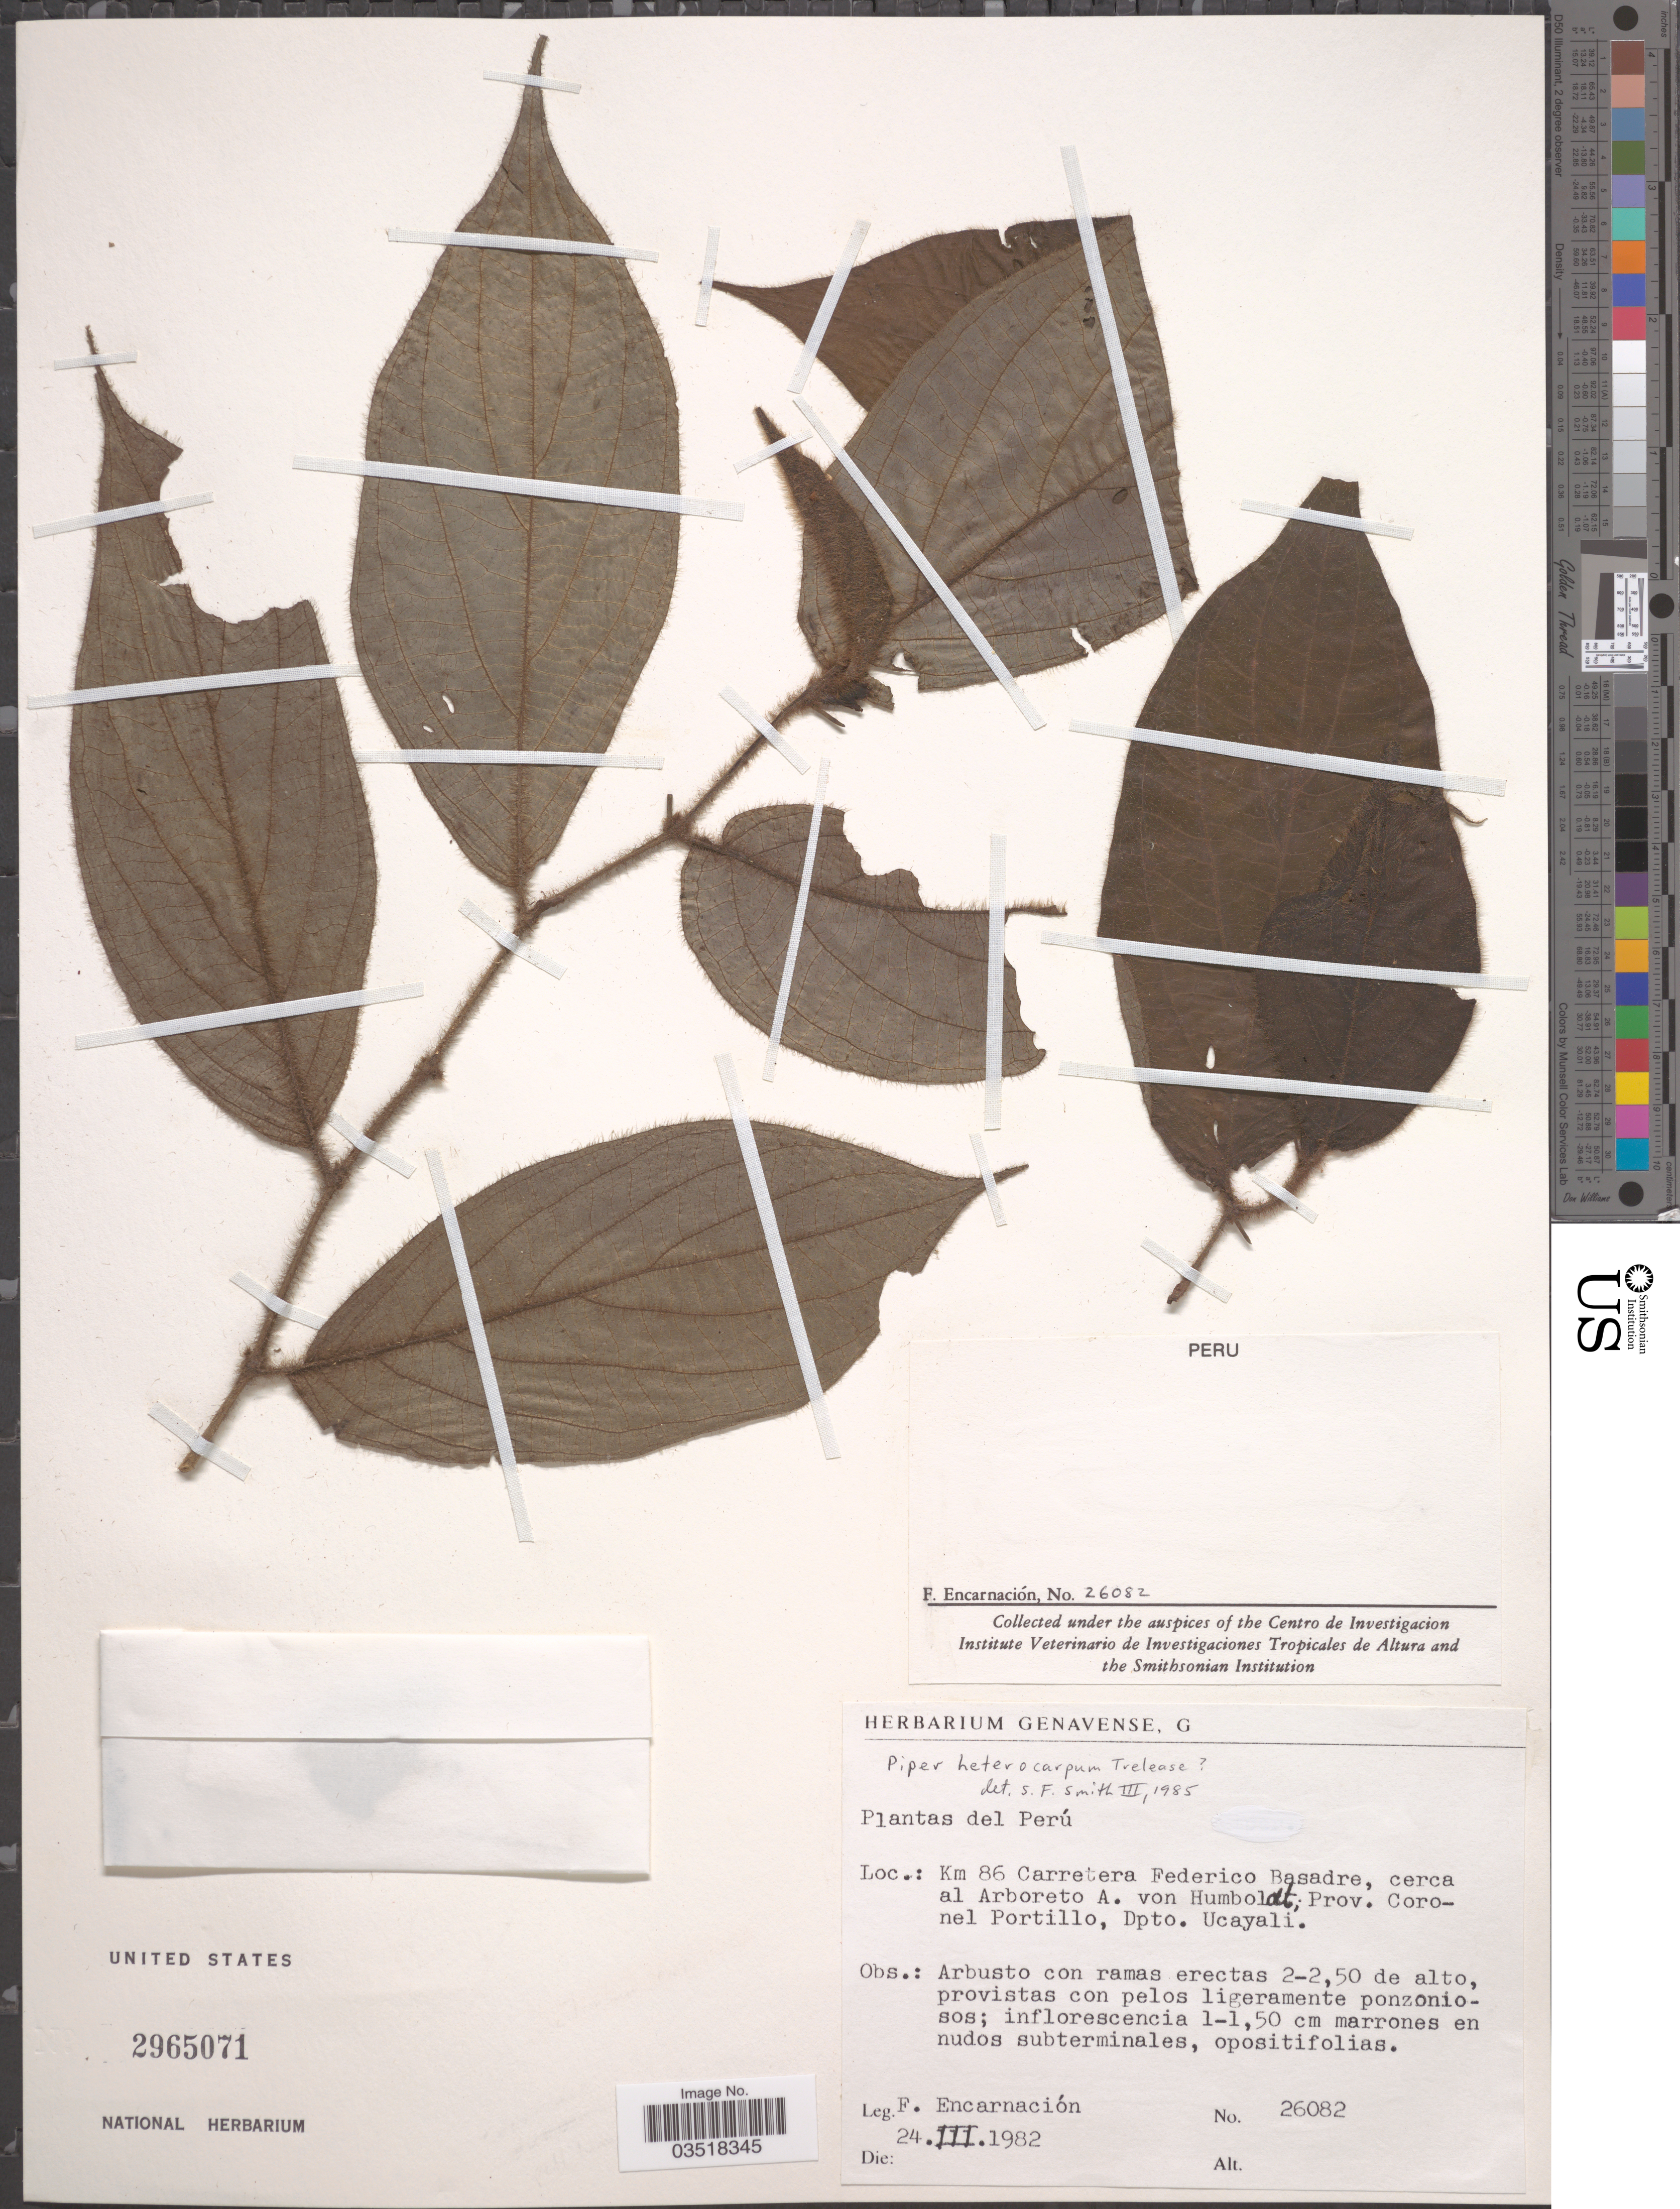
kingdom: Plantae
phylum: Tracheophyta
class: Magnoliopsida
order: Piperales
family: Piperaceae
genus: Piper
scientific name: Piper heterocarpum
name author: Trel. in J.F. Macbr.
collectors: F. Encarnación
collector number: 26082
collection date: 1982-03-24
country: Peru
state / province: Ucayali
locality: Km 86 Carretera Federico Basadre, cerca al Arboreto A. von Humboldt; Prov. Coronel Portillo, Dpto. Ucayali.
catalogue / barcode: US 2965071